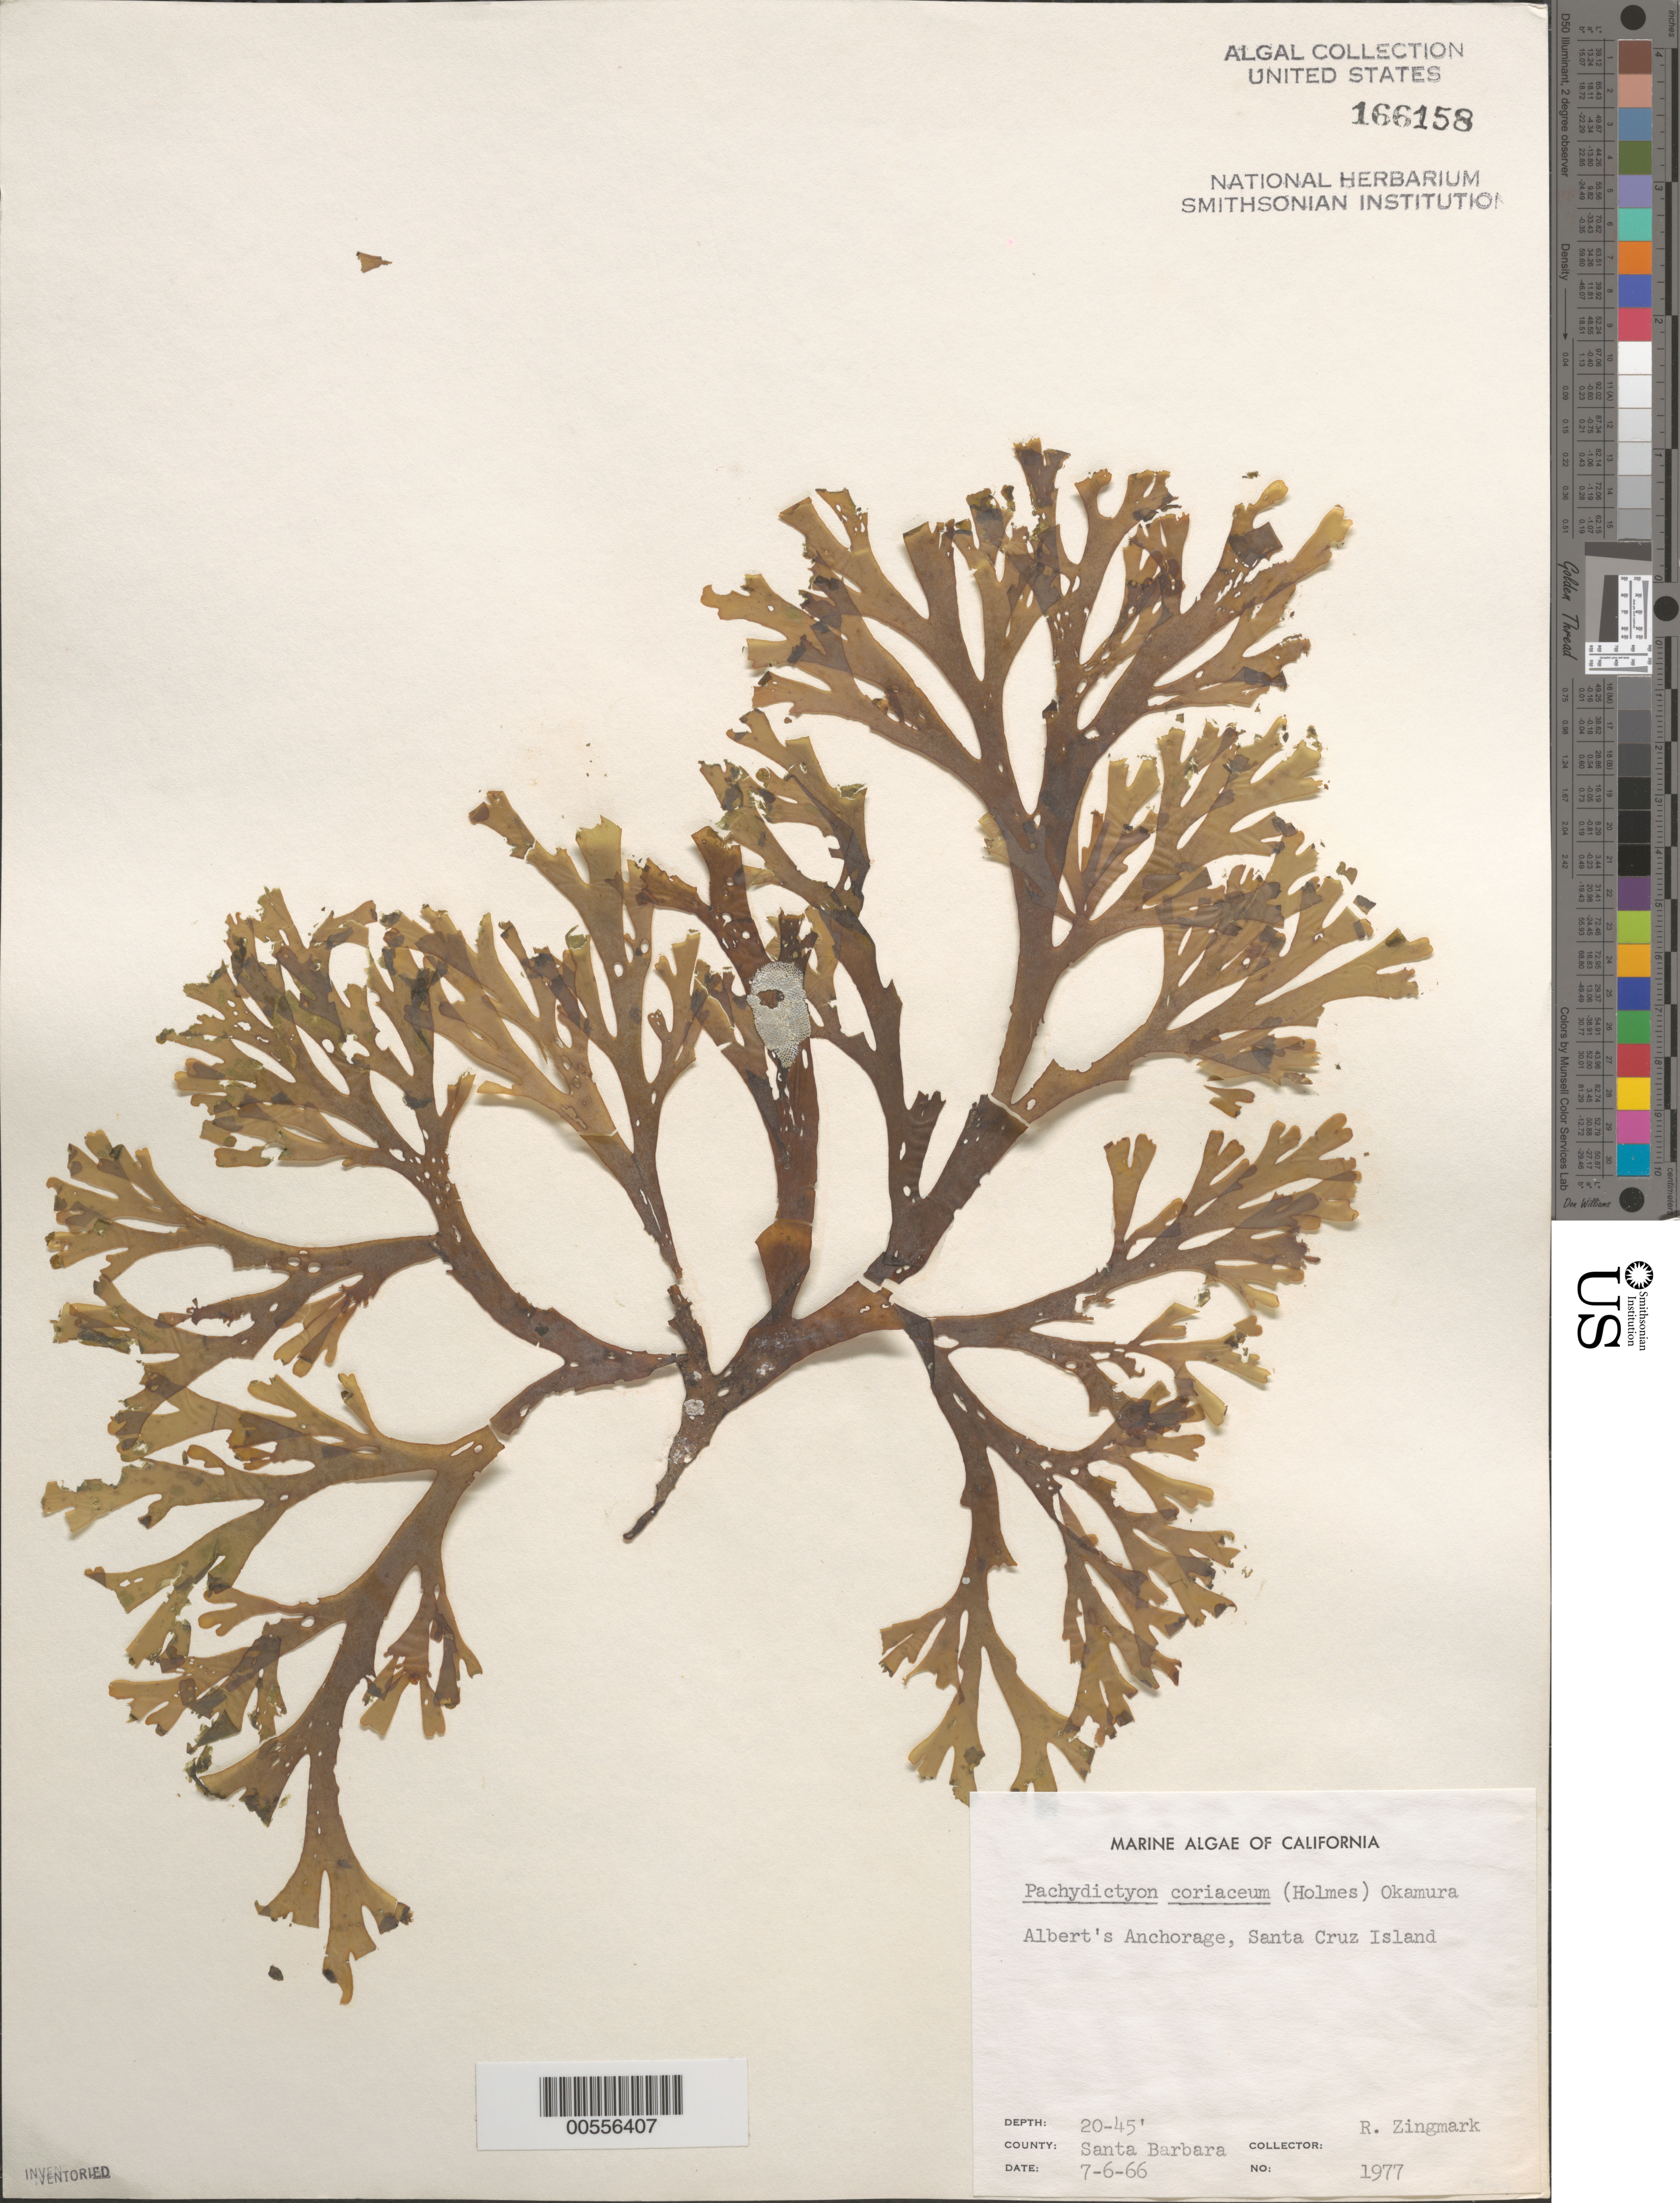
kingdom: Chromista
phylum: Ochrophyta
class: Phaeophyceae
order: Dictyotales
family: Dictyotaceae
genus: Pachydictyon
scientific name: Pachydictyon coriaceum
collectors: R. Zingmark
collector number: Neushul 1977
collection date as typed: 06 Jul 1966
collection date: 1966-07-06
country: United States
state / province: California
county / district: Santa Barbara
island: Santa Cruz Island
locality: Albert's Anchorage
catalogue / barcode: US 166158